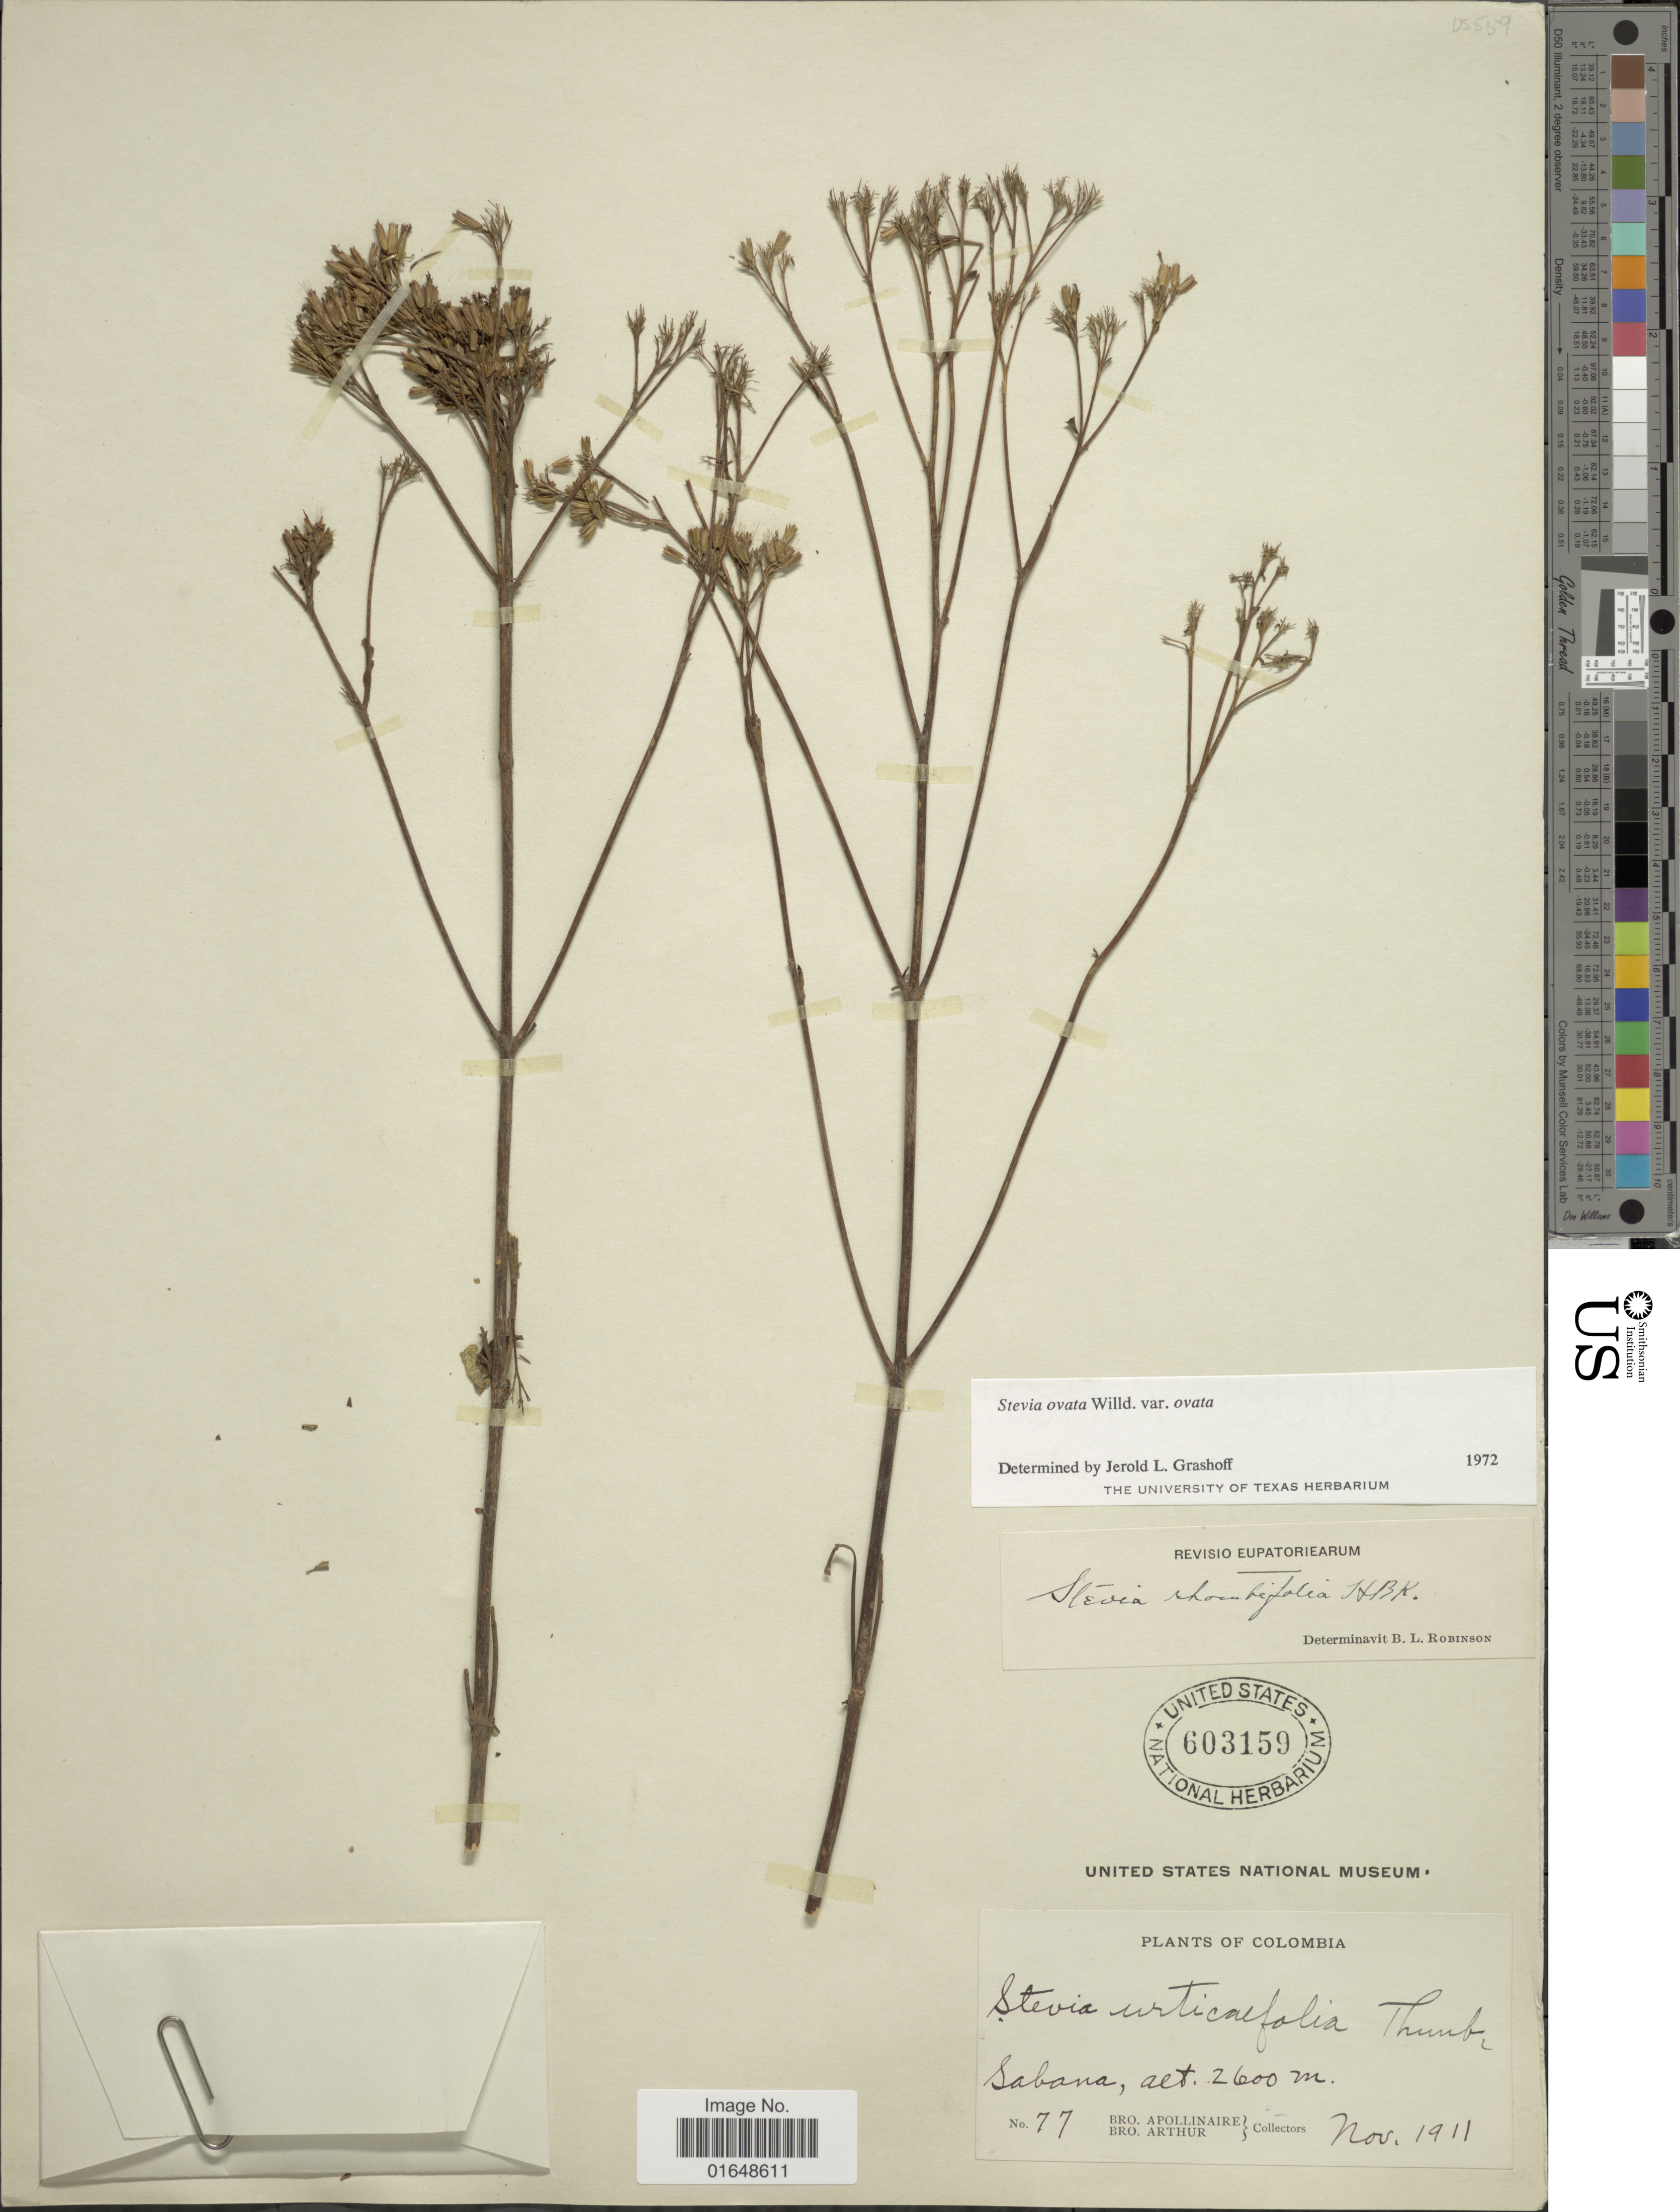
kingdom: Plantae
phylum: Tracheophyta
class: Magnoliopsida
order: Asterales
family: Asteraceae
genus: Stevia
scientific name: Stevia ovata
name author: Willd.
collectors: Bro. Apollinaire & Bro. Arthur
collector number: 77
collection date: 1911-11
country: Colombia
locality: Sabana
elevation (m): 2600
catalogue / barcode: US 603159